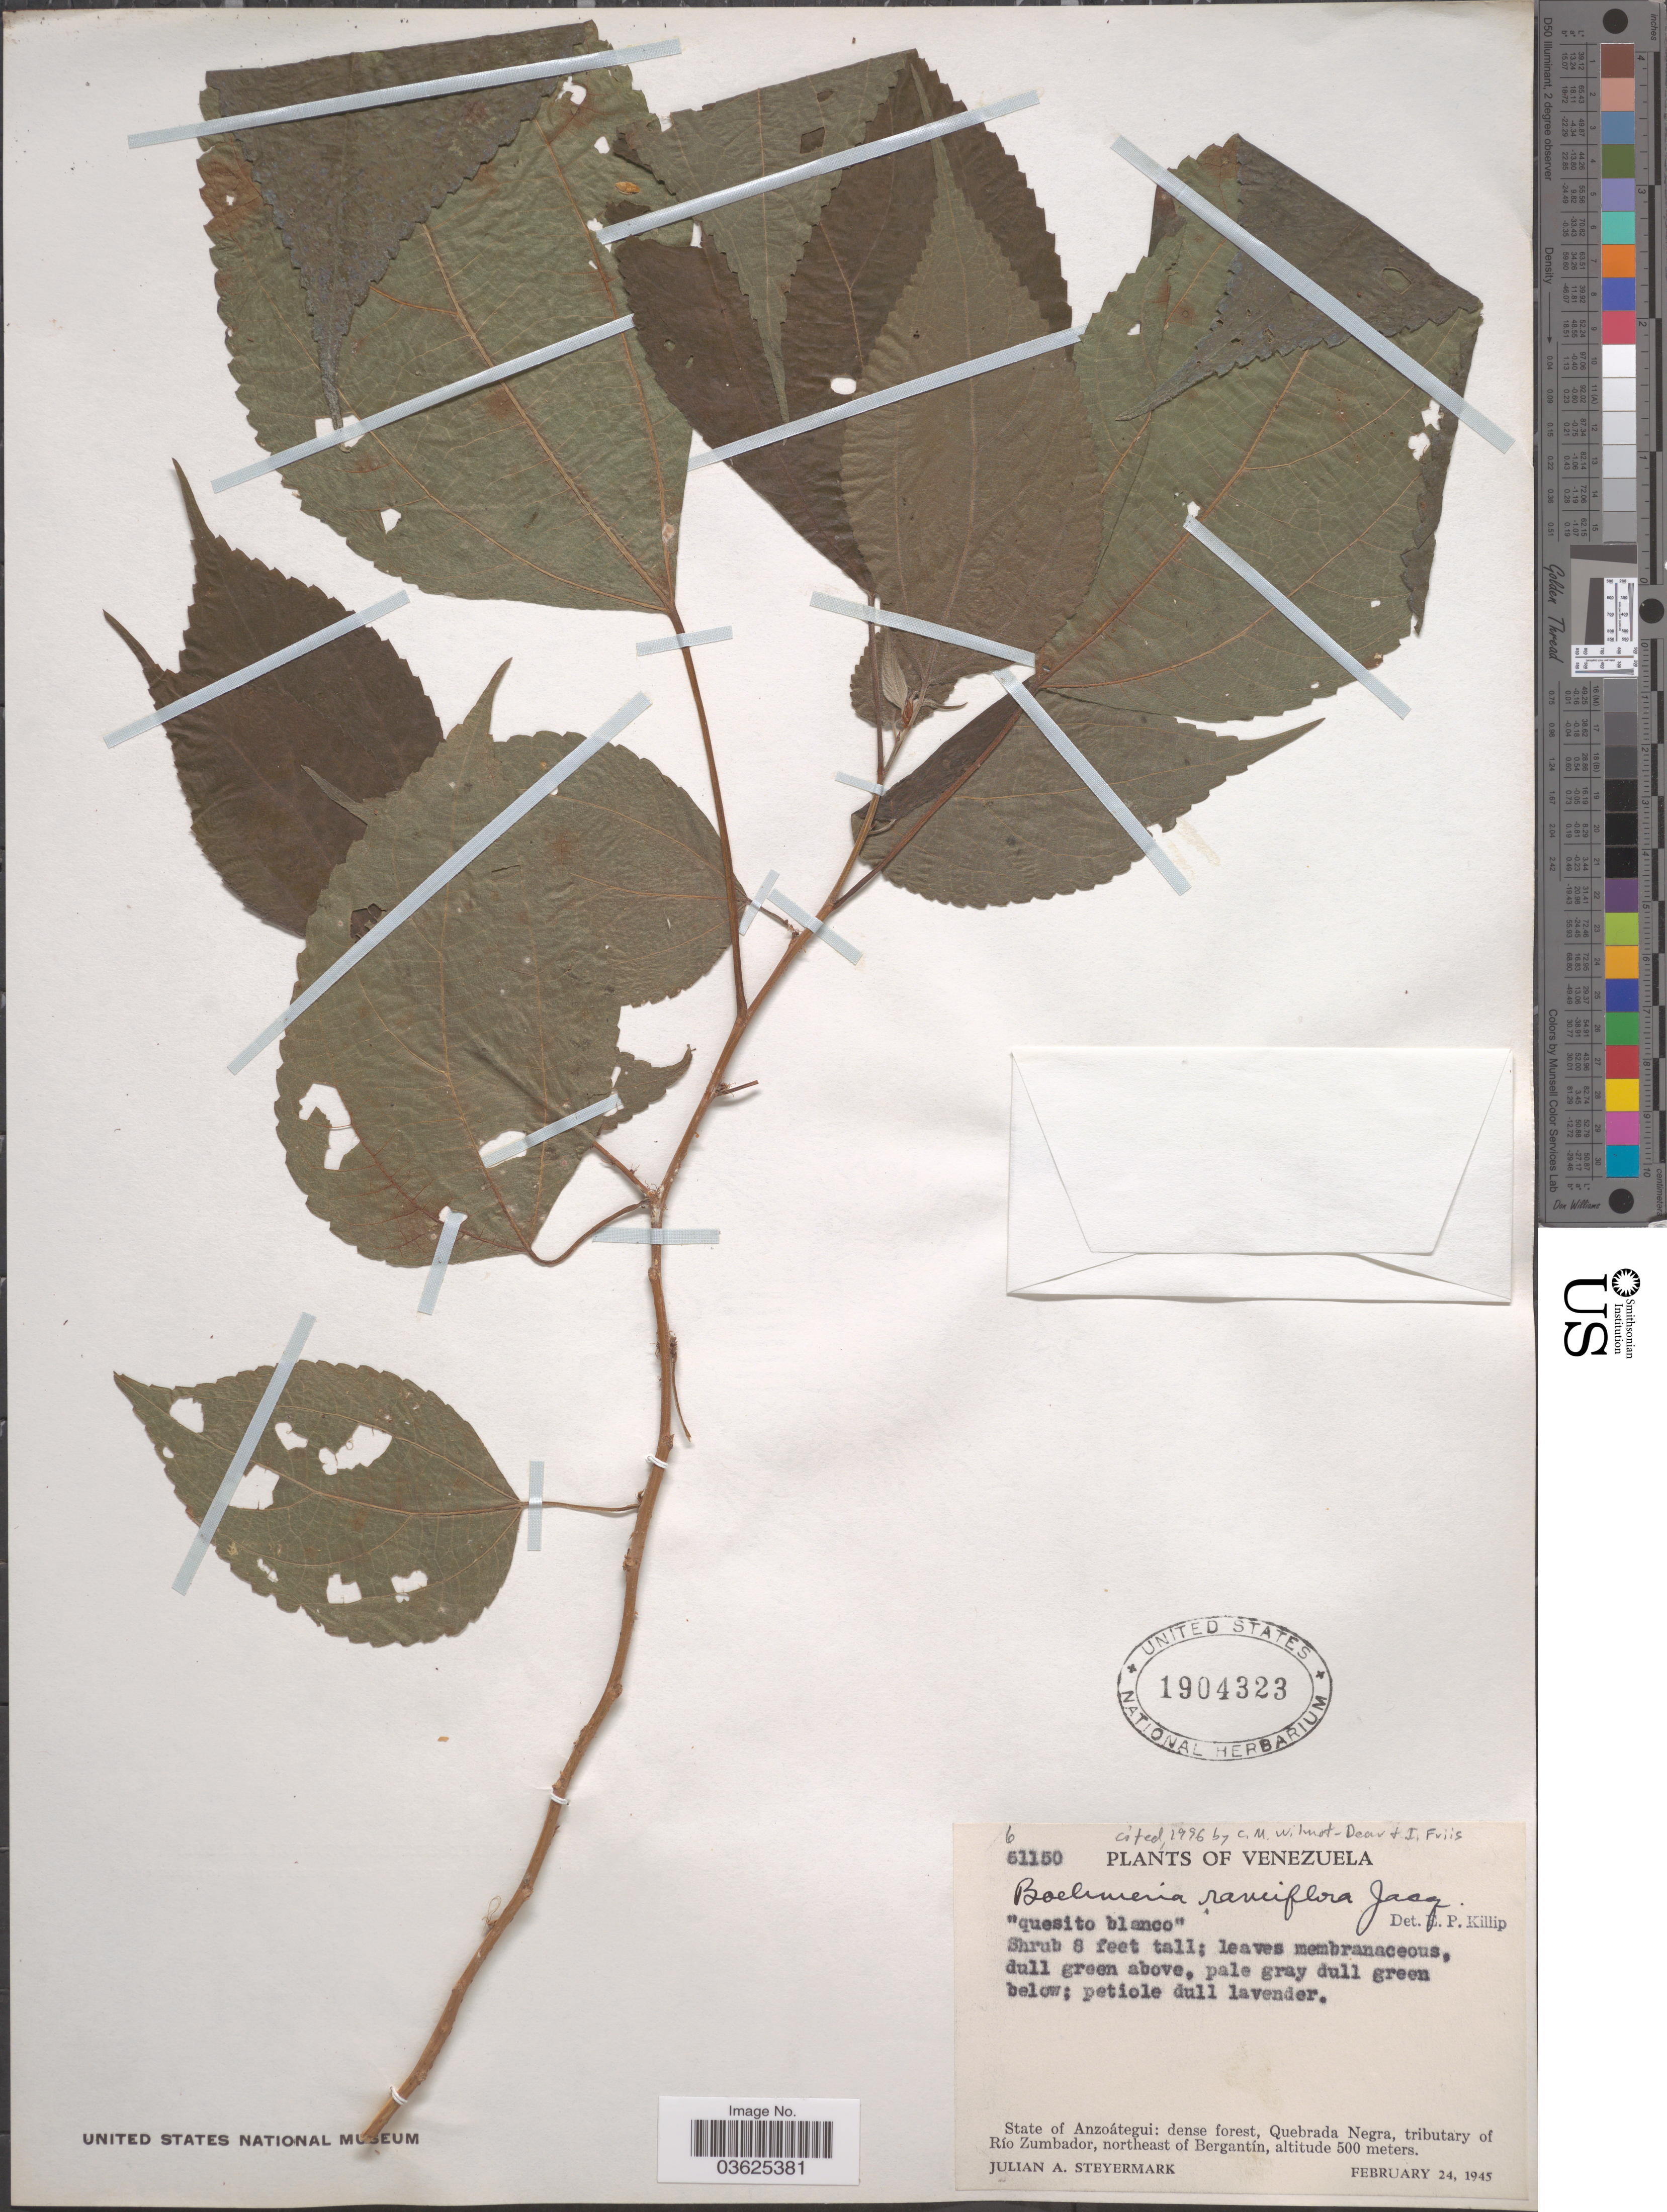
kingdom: Plantae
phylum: Tracheophyta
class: Magnoliopsida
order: Rosales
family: Urticaceae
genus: Boehmeria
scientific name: Boehmeria ramiflora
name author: Jacq.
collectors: J. Steyermark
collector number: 61150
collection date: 1945-02-24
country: Venezuela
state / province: Anzoategui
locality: Quebrada Negra, tributary of Río Zumbador, northeast of Bergantín.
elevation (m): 500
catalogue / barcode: US 1904323